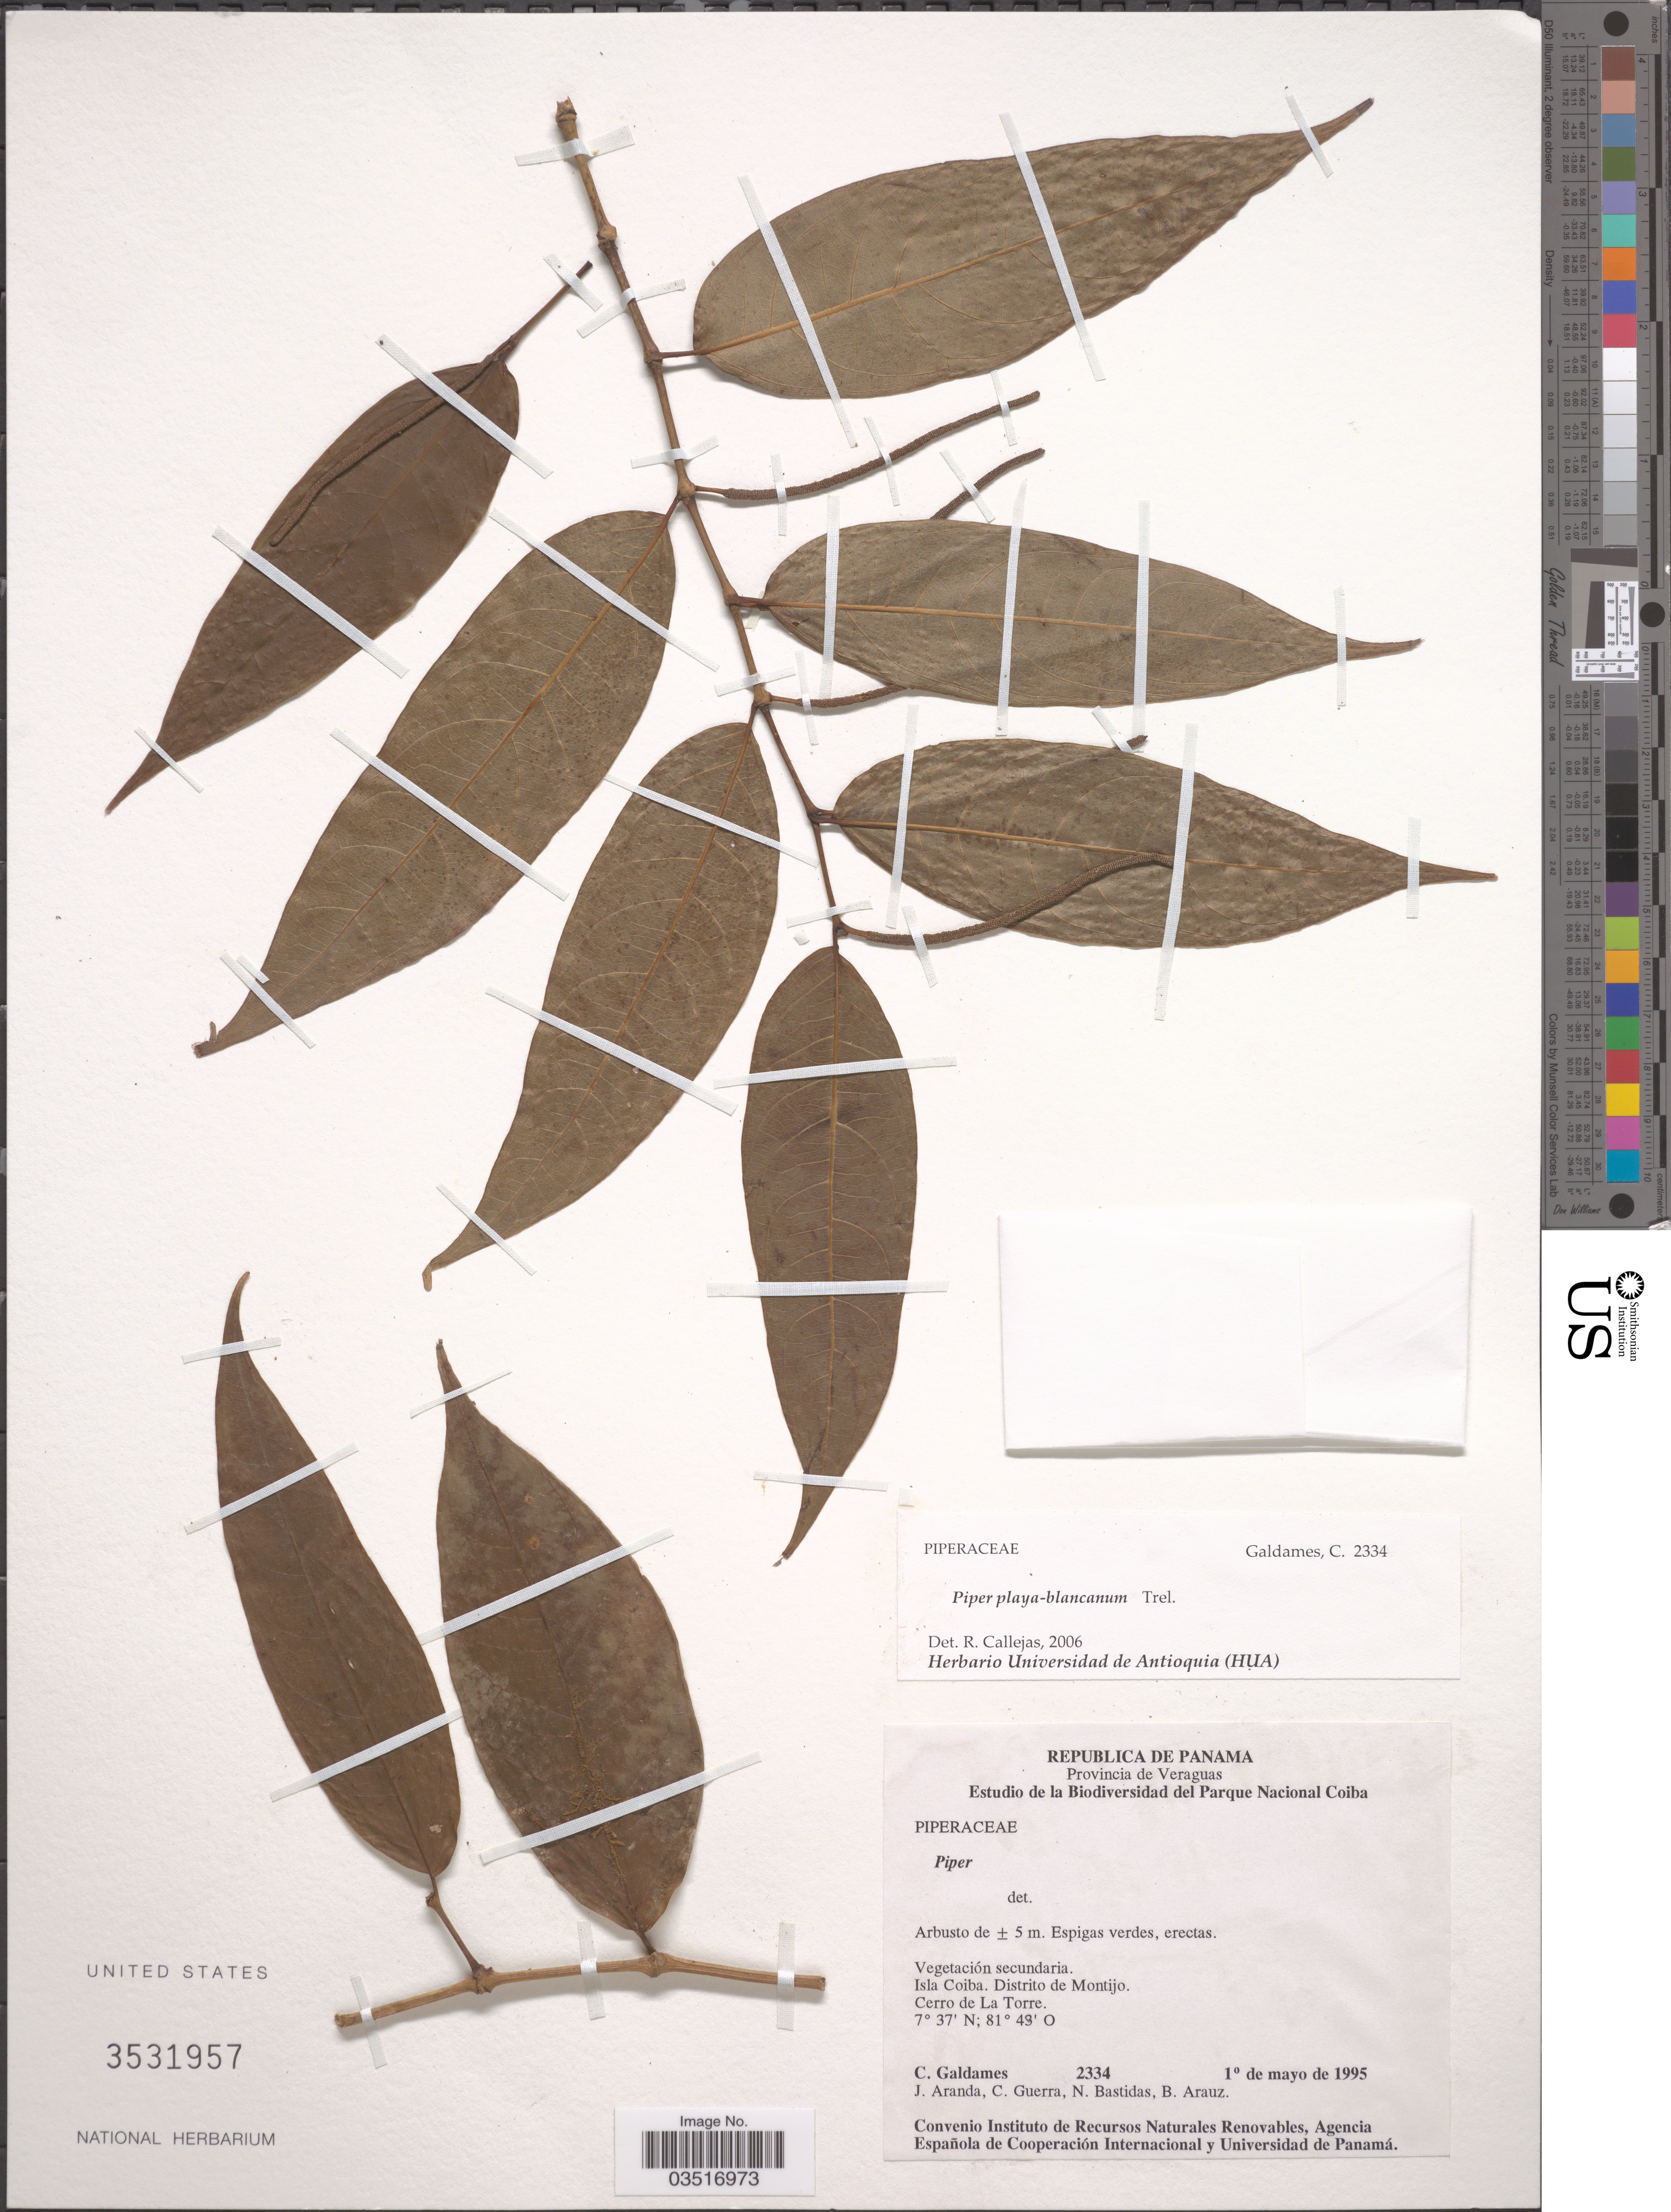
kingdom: Plantae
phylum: Tracheophyta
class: Magnoliopsida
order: Piperales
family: Piperaceae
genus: Piper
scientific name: Piper playa-blancanum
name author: Trel. ex Standl.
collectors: C. Galdames, J. Aranda, C. Guerra, N. Bastidas & B. Araúz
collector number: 2334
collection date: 1995-05-01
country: Panama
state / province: Veraguas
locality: Isla Coiba. Distrito de Montijo. Cerro de La Torre.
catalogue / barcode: US 3531957